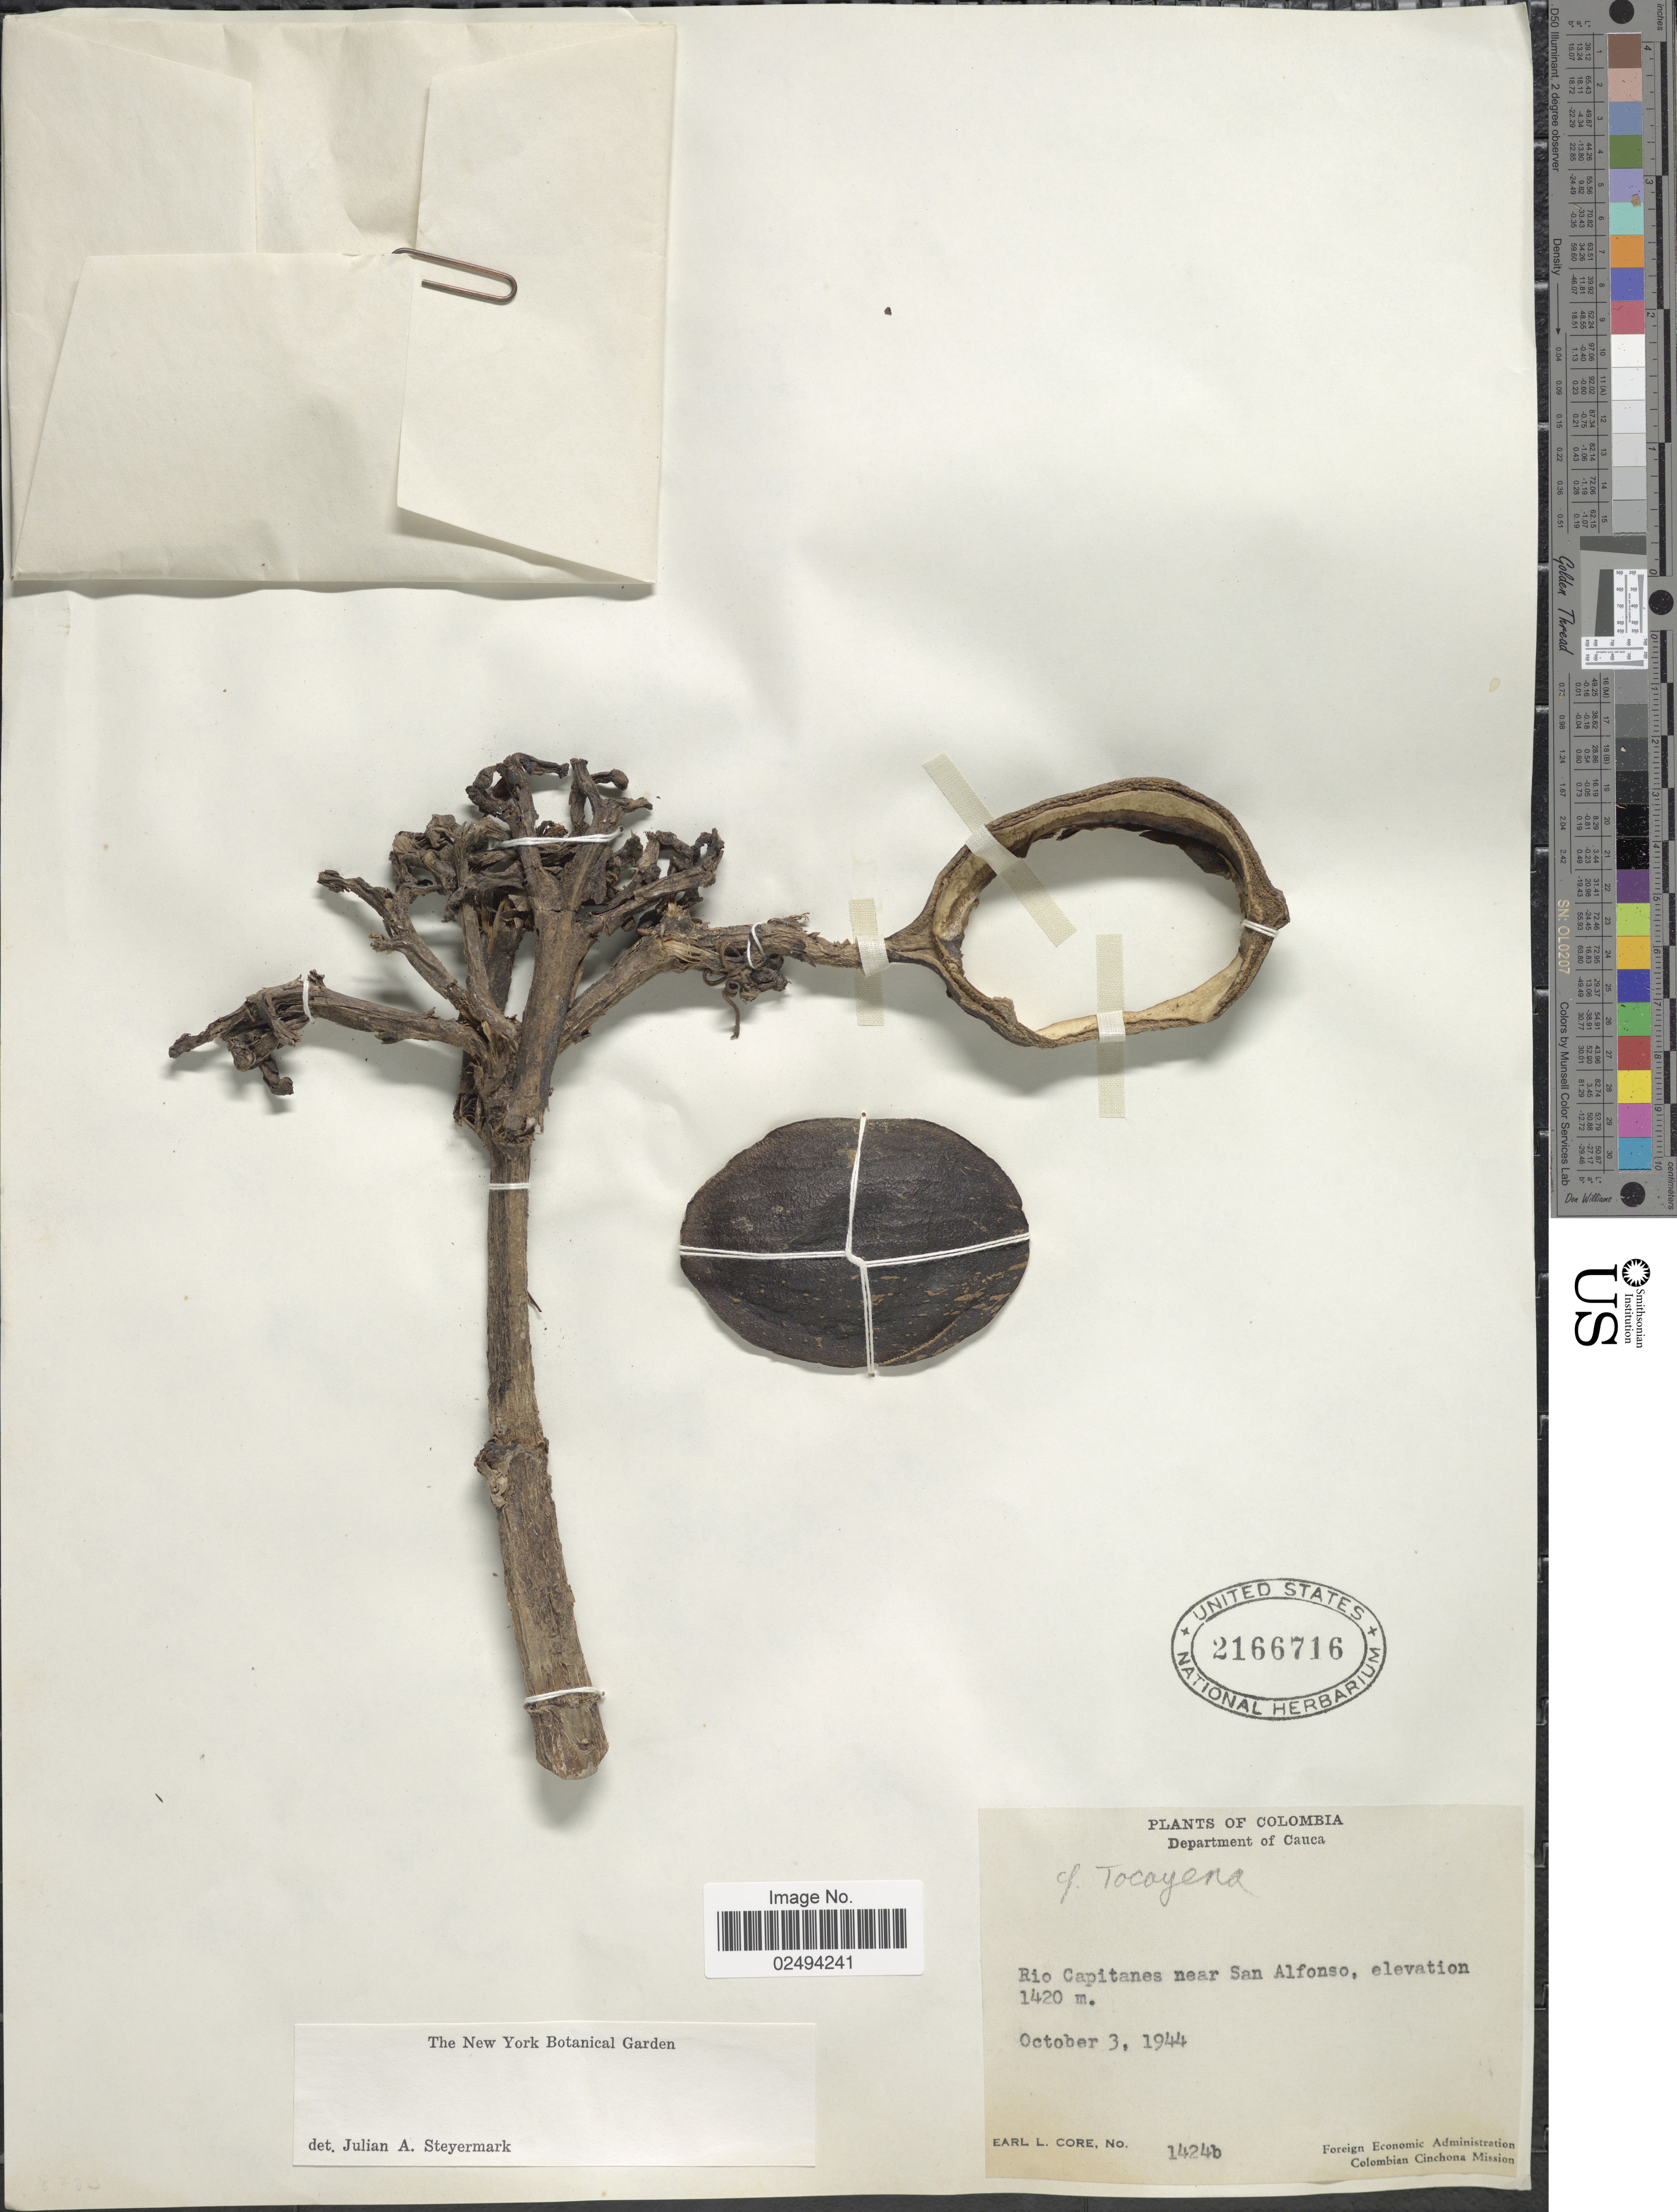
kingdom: Plantae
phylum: Tracheophyta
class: Magnoliopsida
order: Gentianales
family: Rubiaceae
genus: Tocoyena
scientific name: Tocoyena sp.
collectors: E. L. Core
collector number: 1424b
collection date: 1944-10-03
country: Colombia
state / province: Cauca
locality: Department of Cauca, Rio Capitanes near San Alfonso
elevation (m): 1420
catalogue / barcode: US 2166716